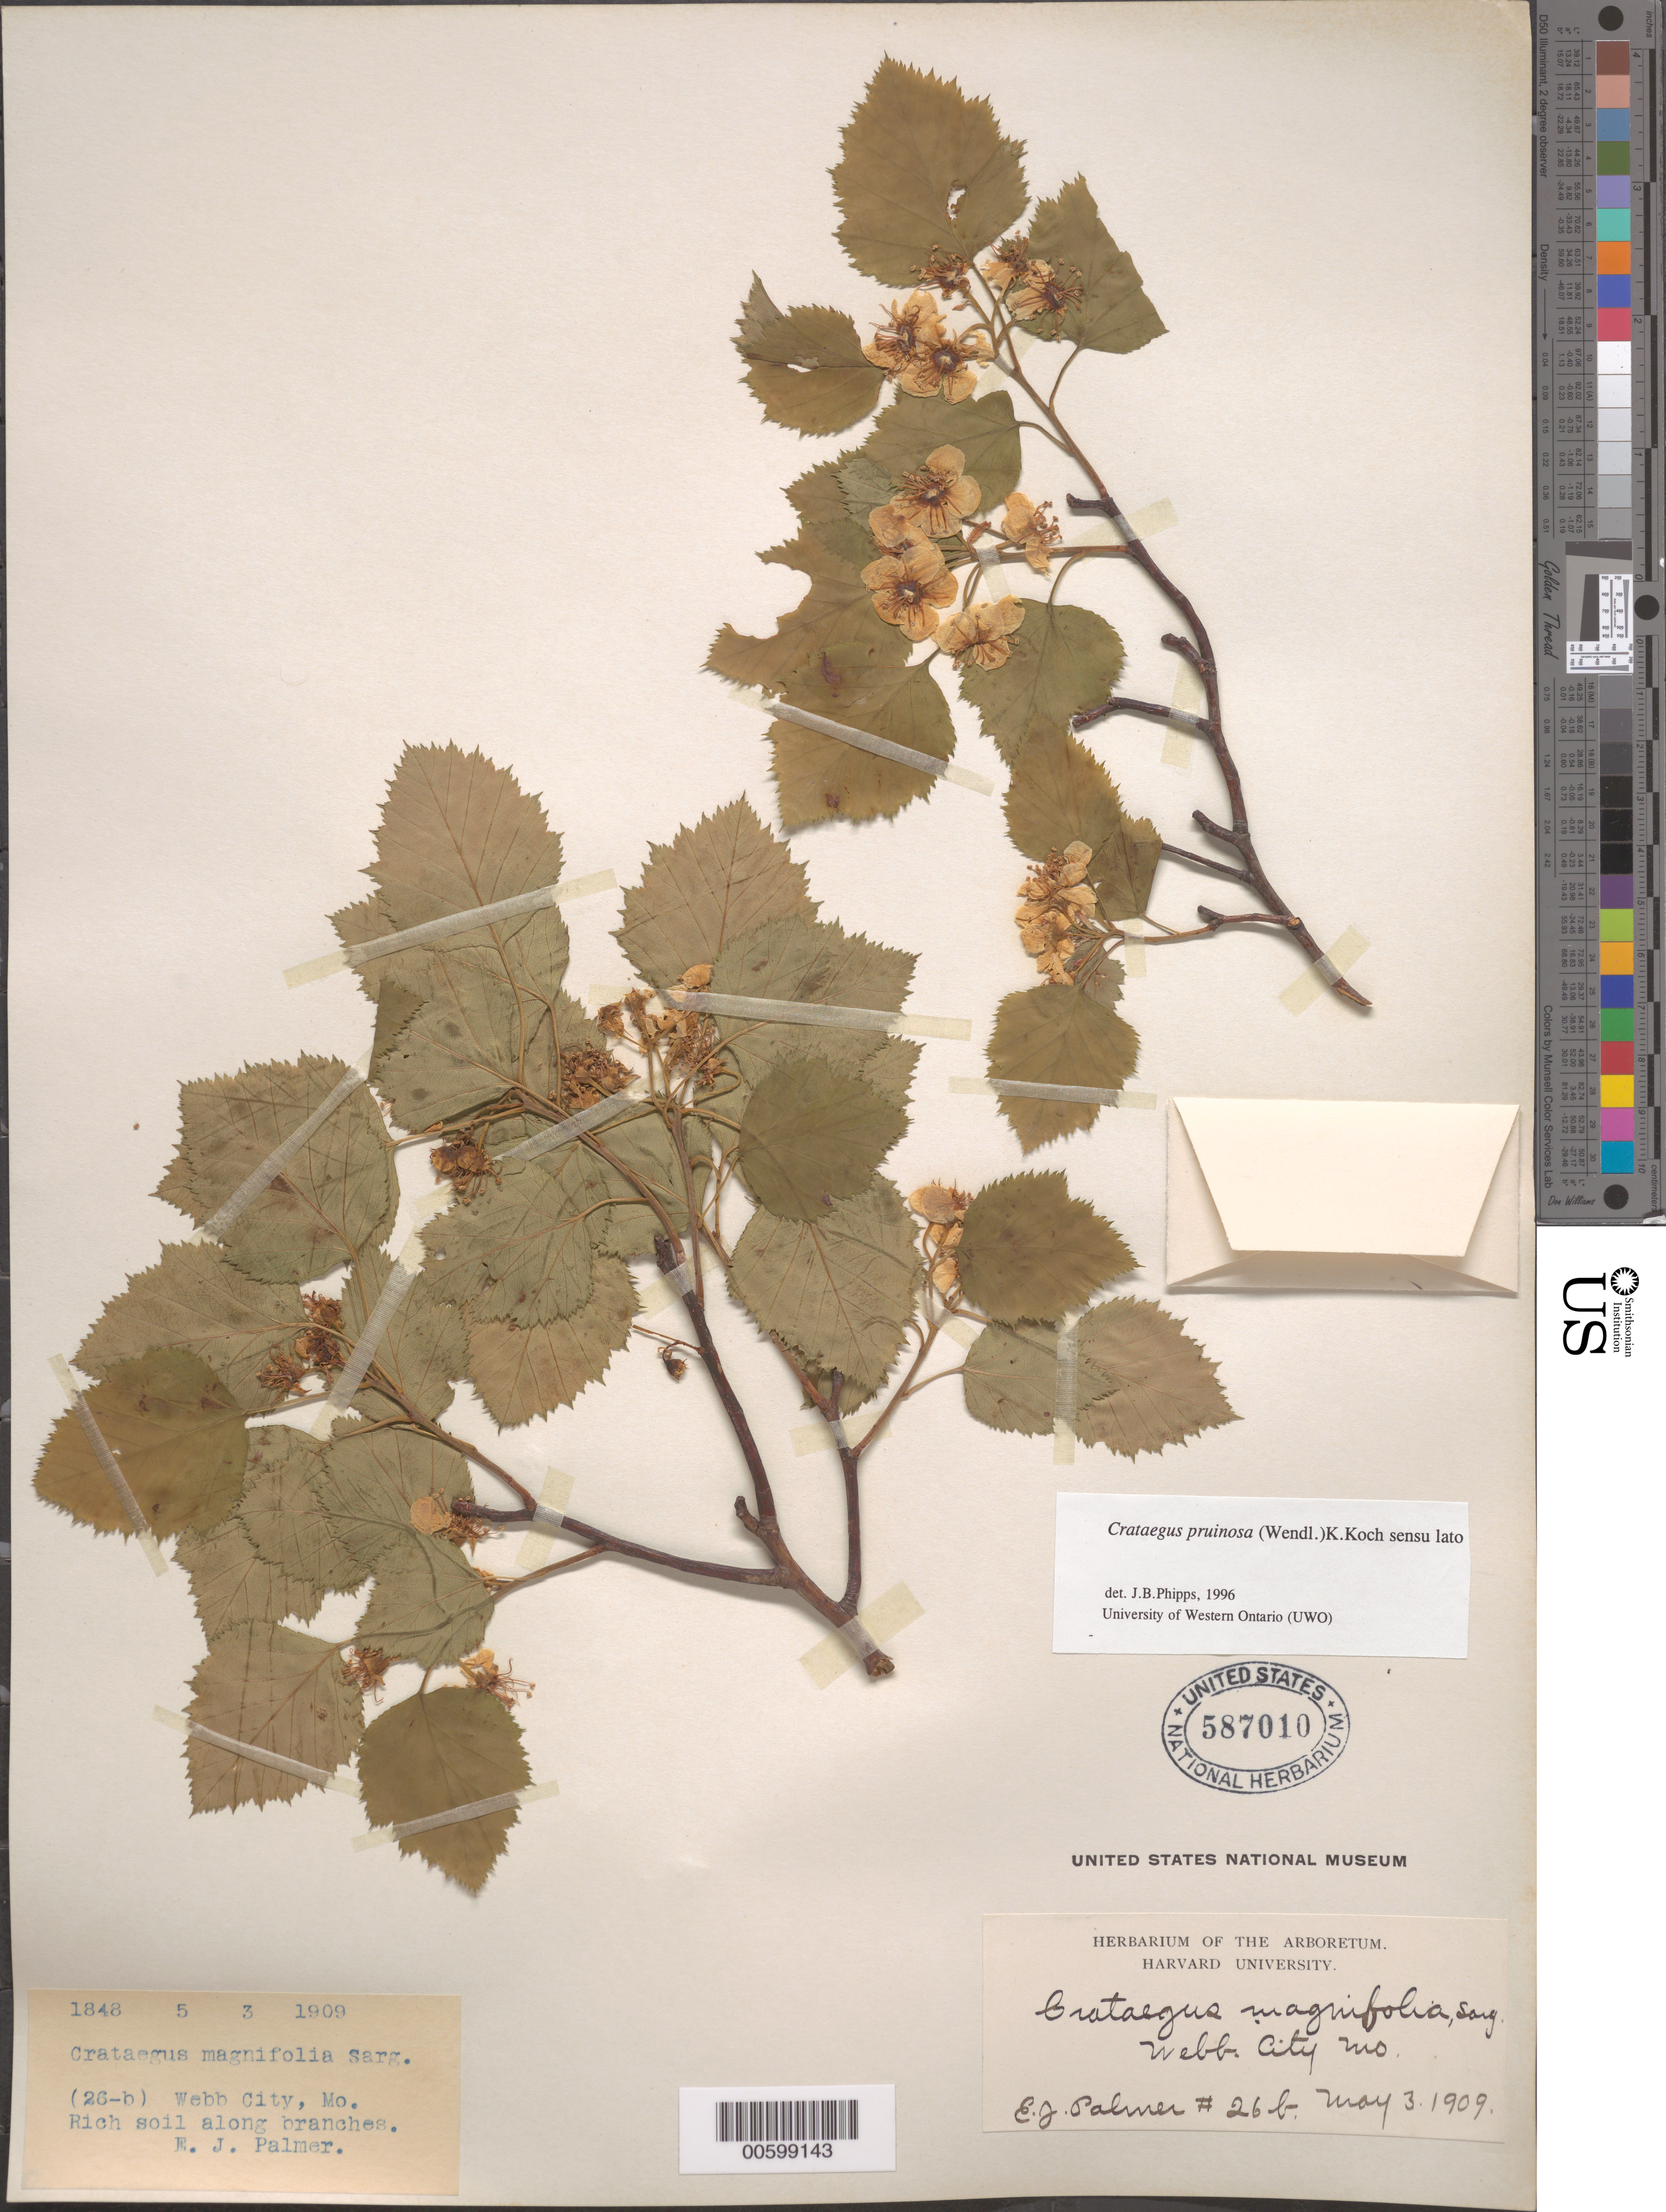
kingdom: Plantae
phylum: Tracheophyta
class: Magnoliopsida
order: Rosales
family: Rosaceae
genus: Crataegus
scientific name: Crataegus pruinosa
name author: (H.L. Wendl.) K. Koch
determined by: Phipps, James B., (UWO), University of Western Ontario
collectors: E. J. Palmer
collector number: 1848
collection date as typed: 03 May 1909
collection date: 1909-05-03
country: United States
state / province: Missouri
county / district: Jasper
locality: Webb City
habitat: Rich soil along branches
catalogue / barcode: US 587010